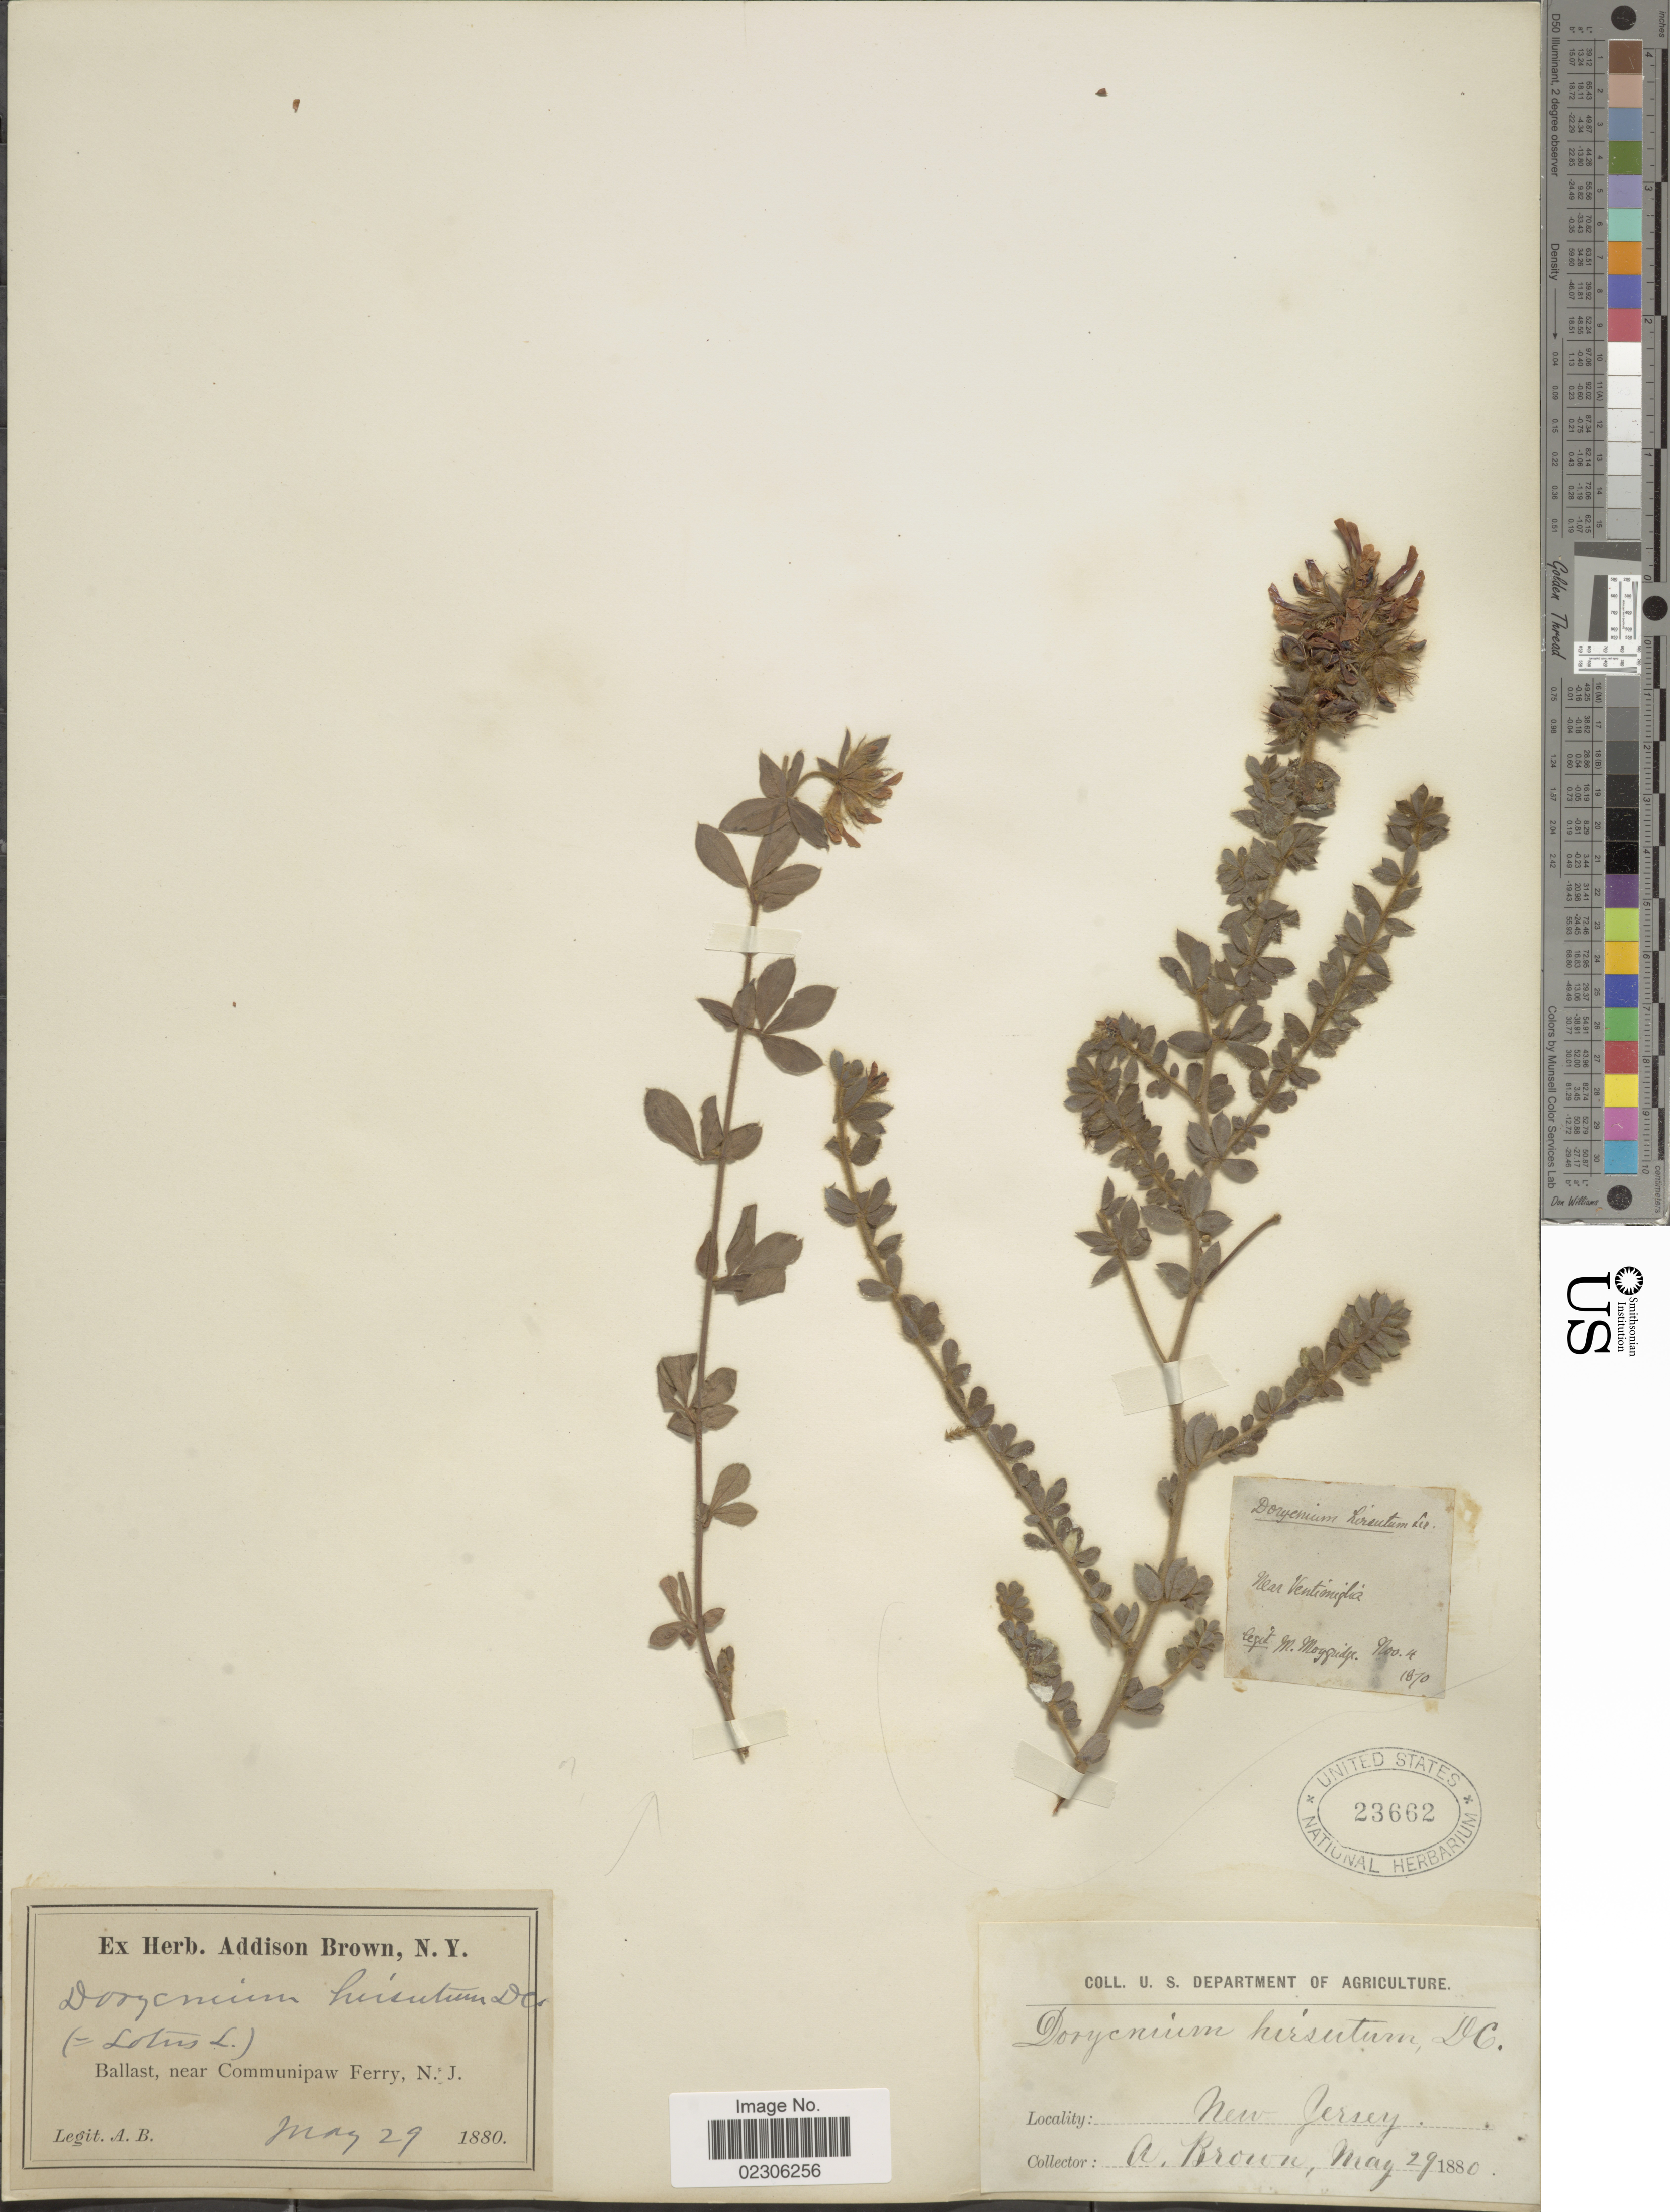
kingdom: Plantae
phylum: Tracheophyta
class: Magnoliopsida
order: Fabales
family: Fabaceae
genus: Dorycnium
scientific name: Dorycnium hirsutum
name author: (L.) Ser.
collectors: A. Brown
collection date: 1880-05-29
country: United States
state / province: New Jersey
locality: Ballast, near Communipaw Ferry, N. J.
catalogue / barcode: US 23662